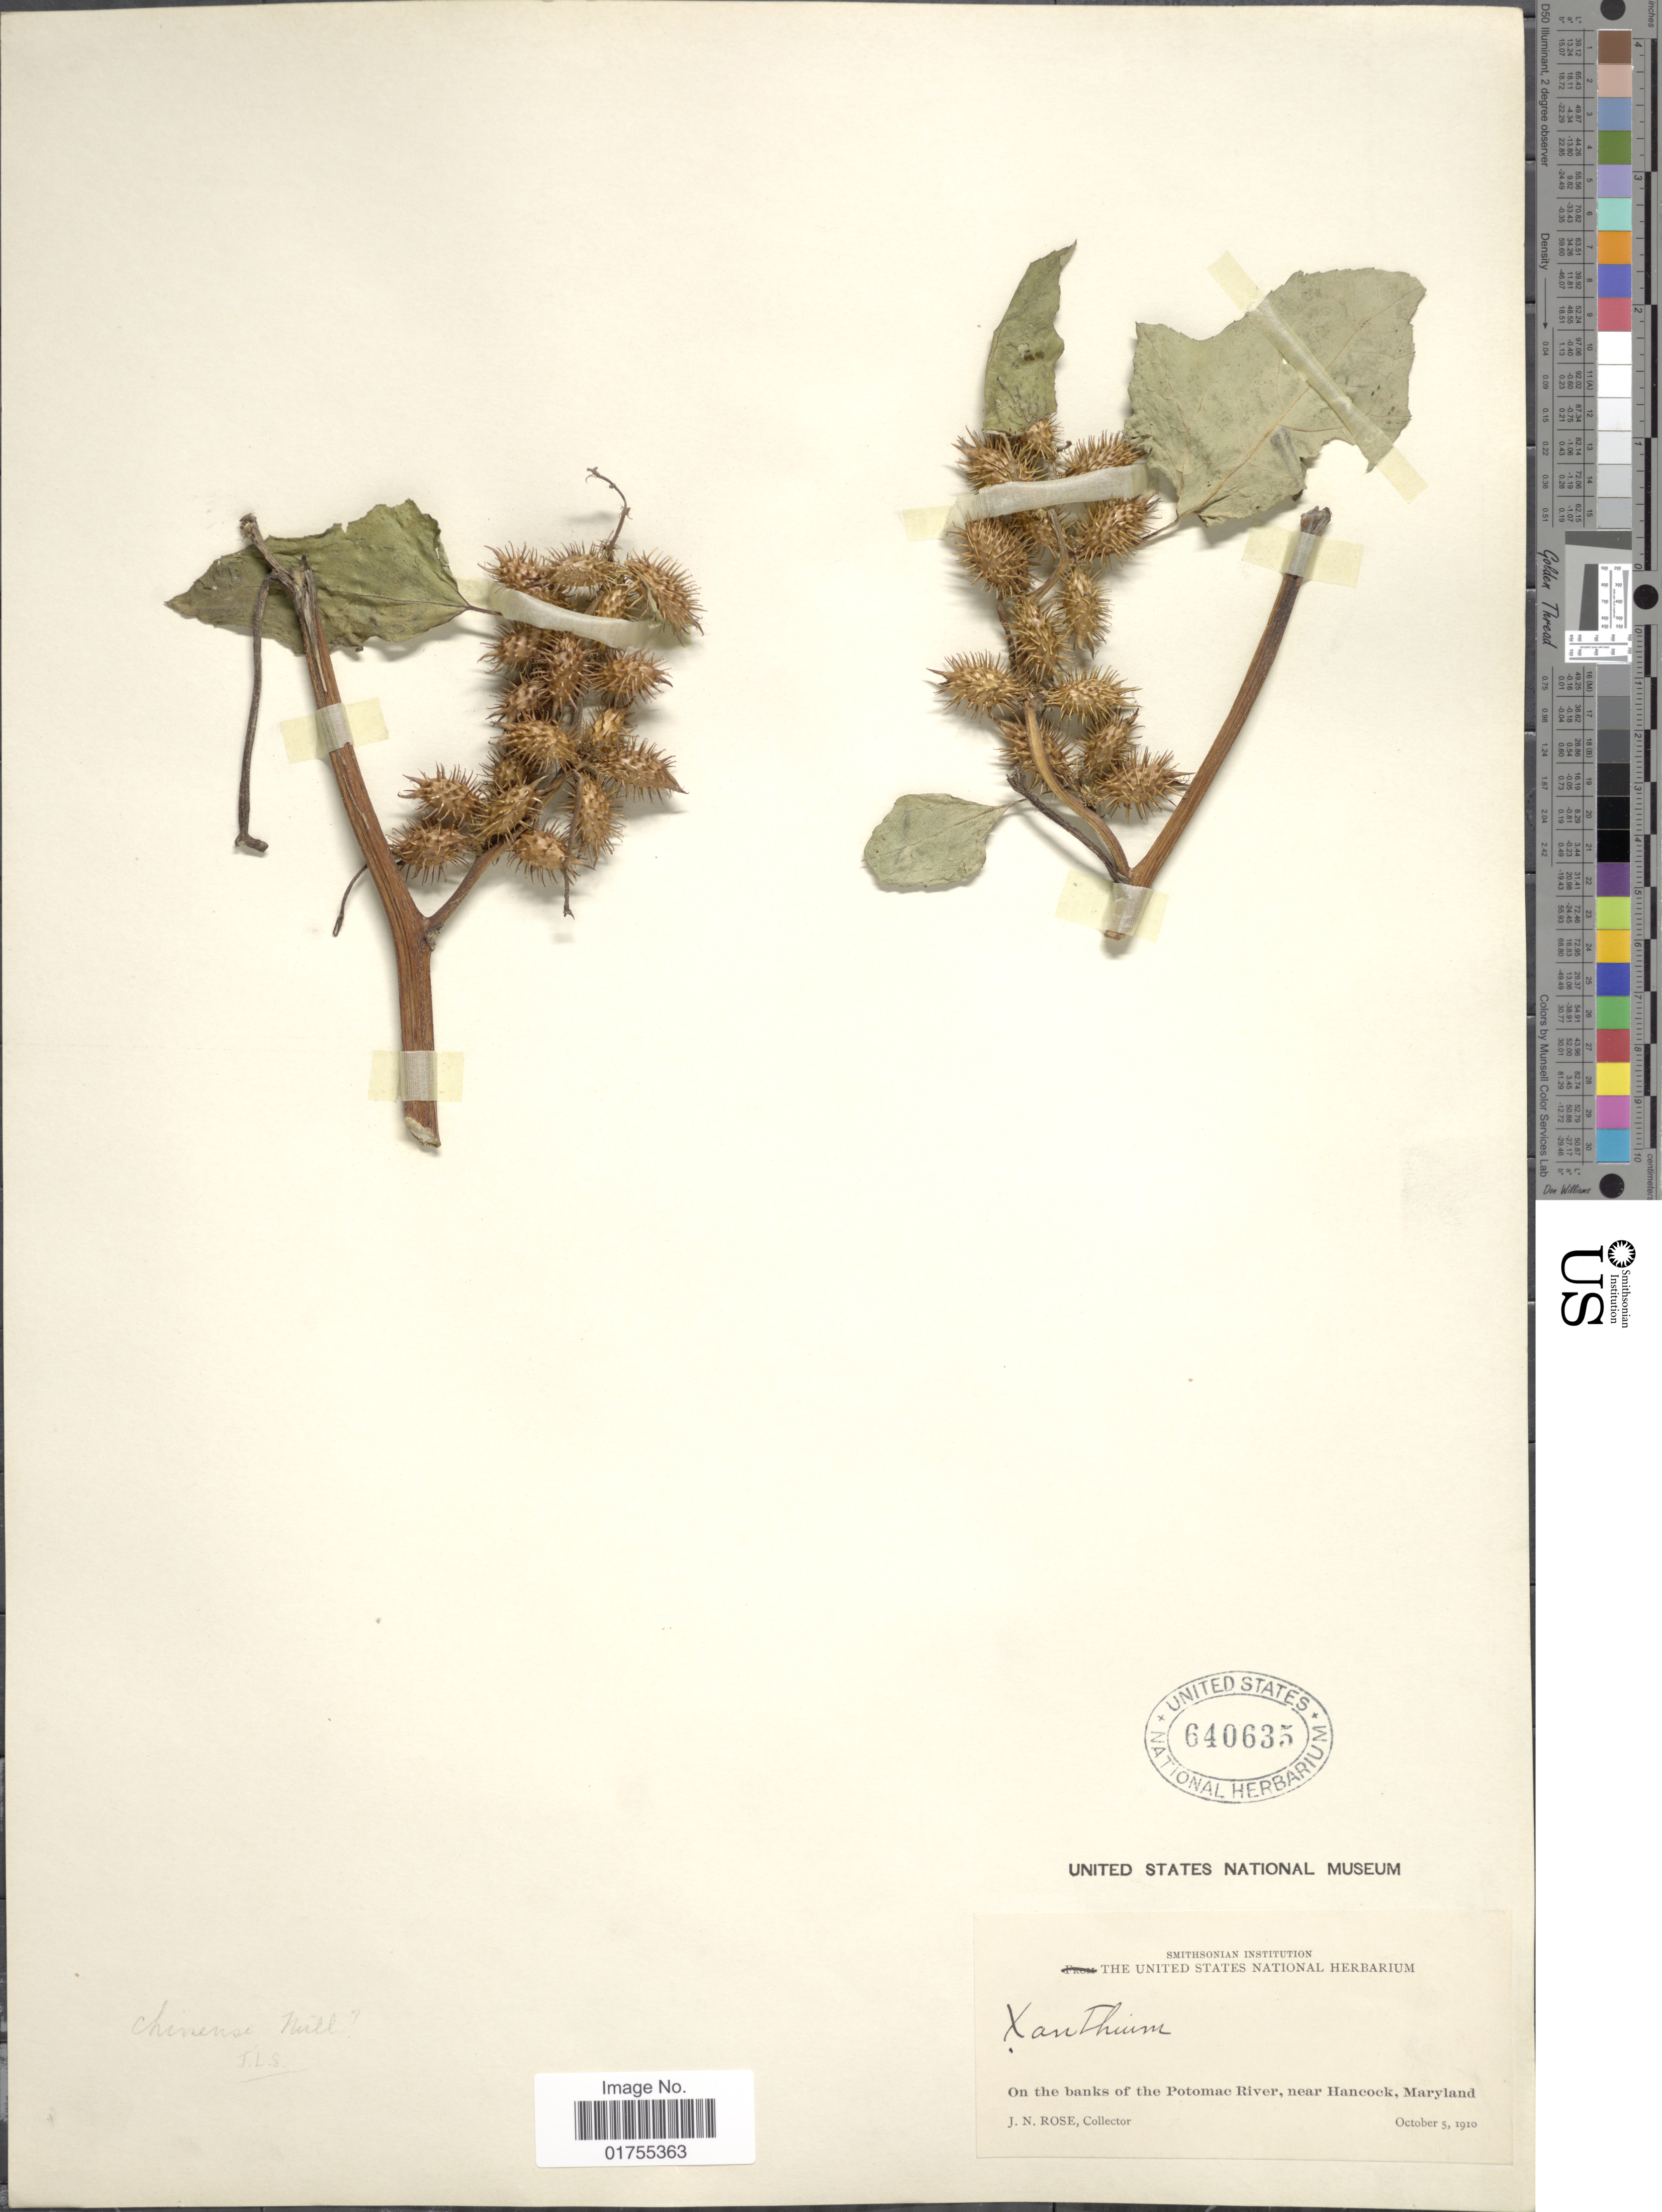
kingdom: Plantae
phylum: Tracheophyta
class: Magnoliopsida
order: Asterales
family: Asteraceae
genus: Xanthium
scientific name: Xanthium strumarium var. glabratum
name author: Mill.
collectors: J. N. Rose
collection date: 1910-10-05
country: United States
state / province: Maryland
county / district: Washington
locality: On the banks of the Potomac River, near Hancock, Maryland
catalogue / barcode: US 640635